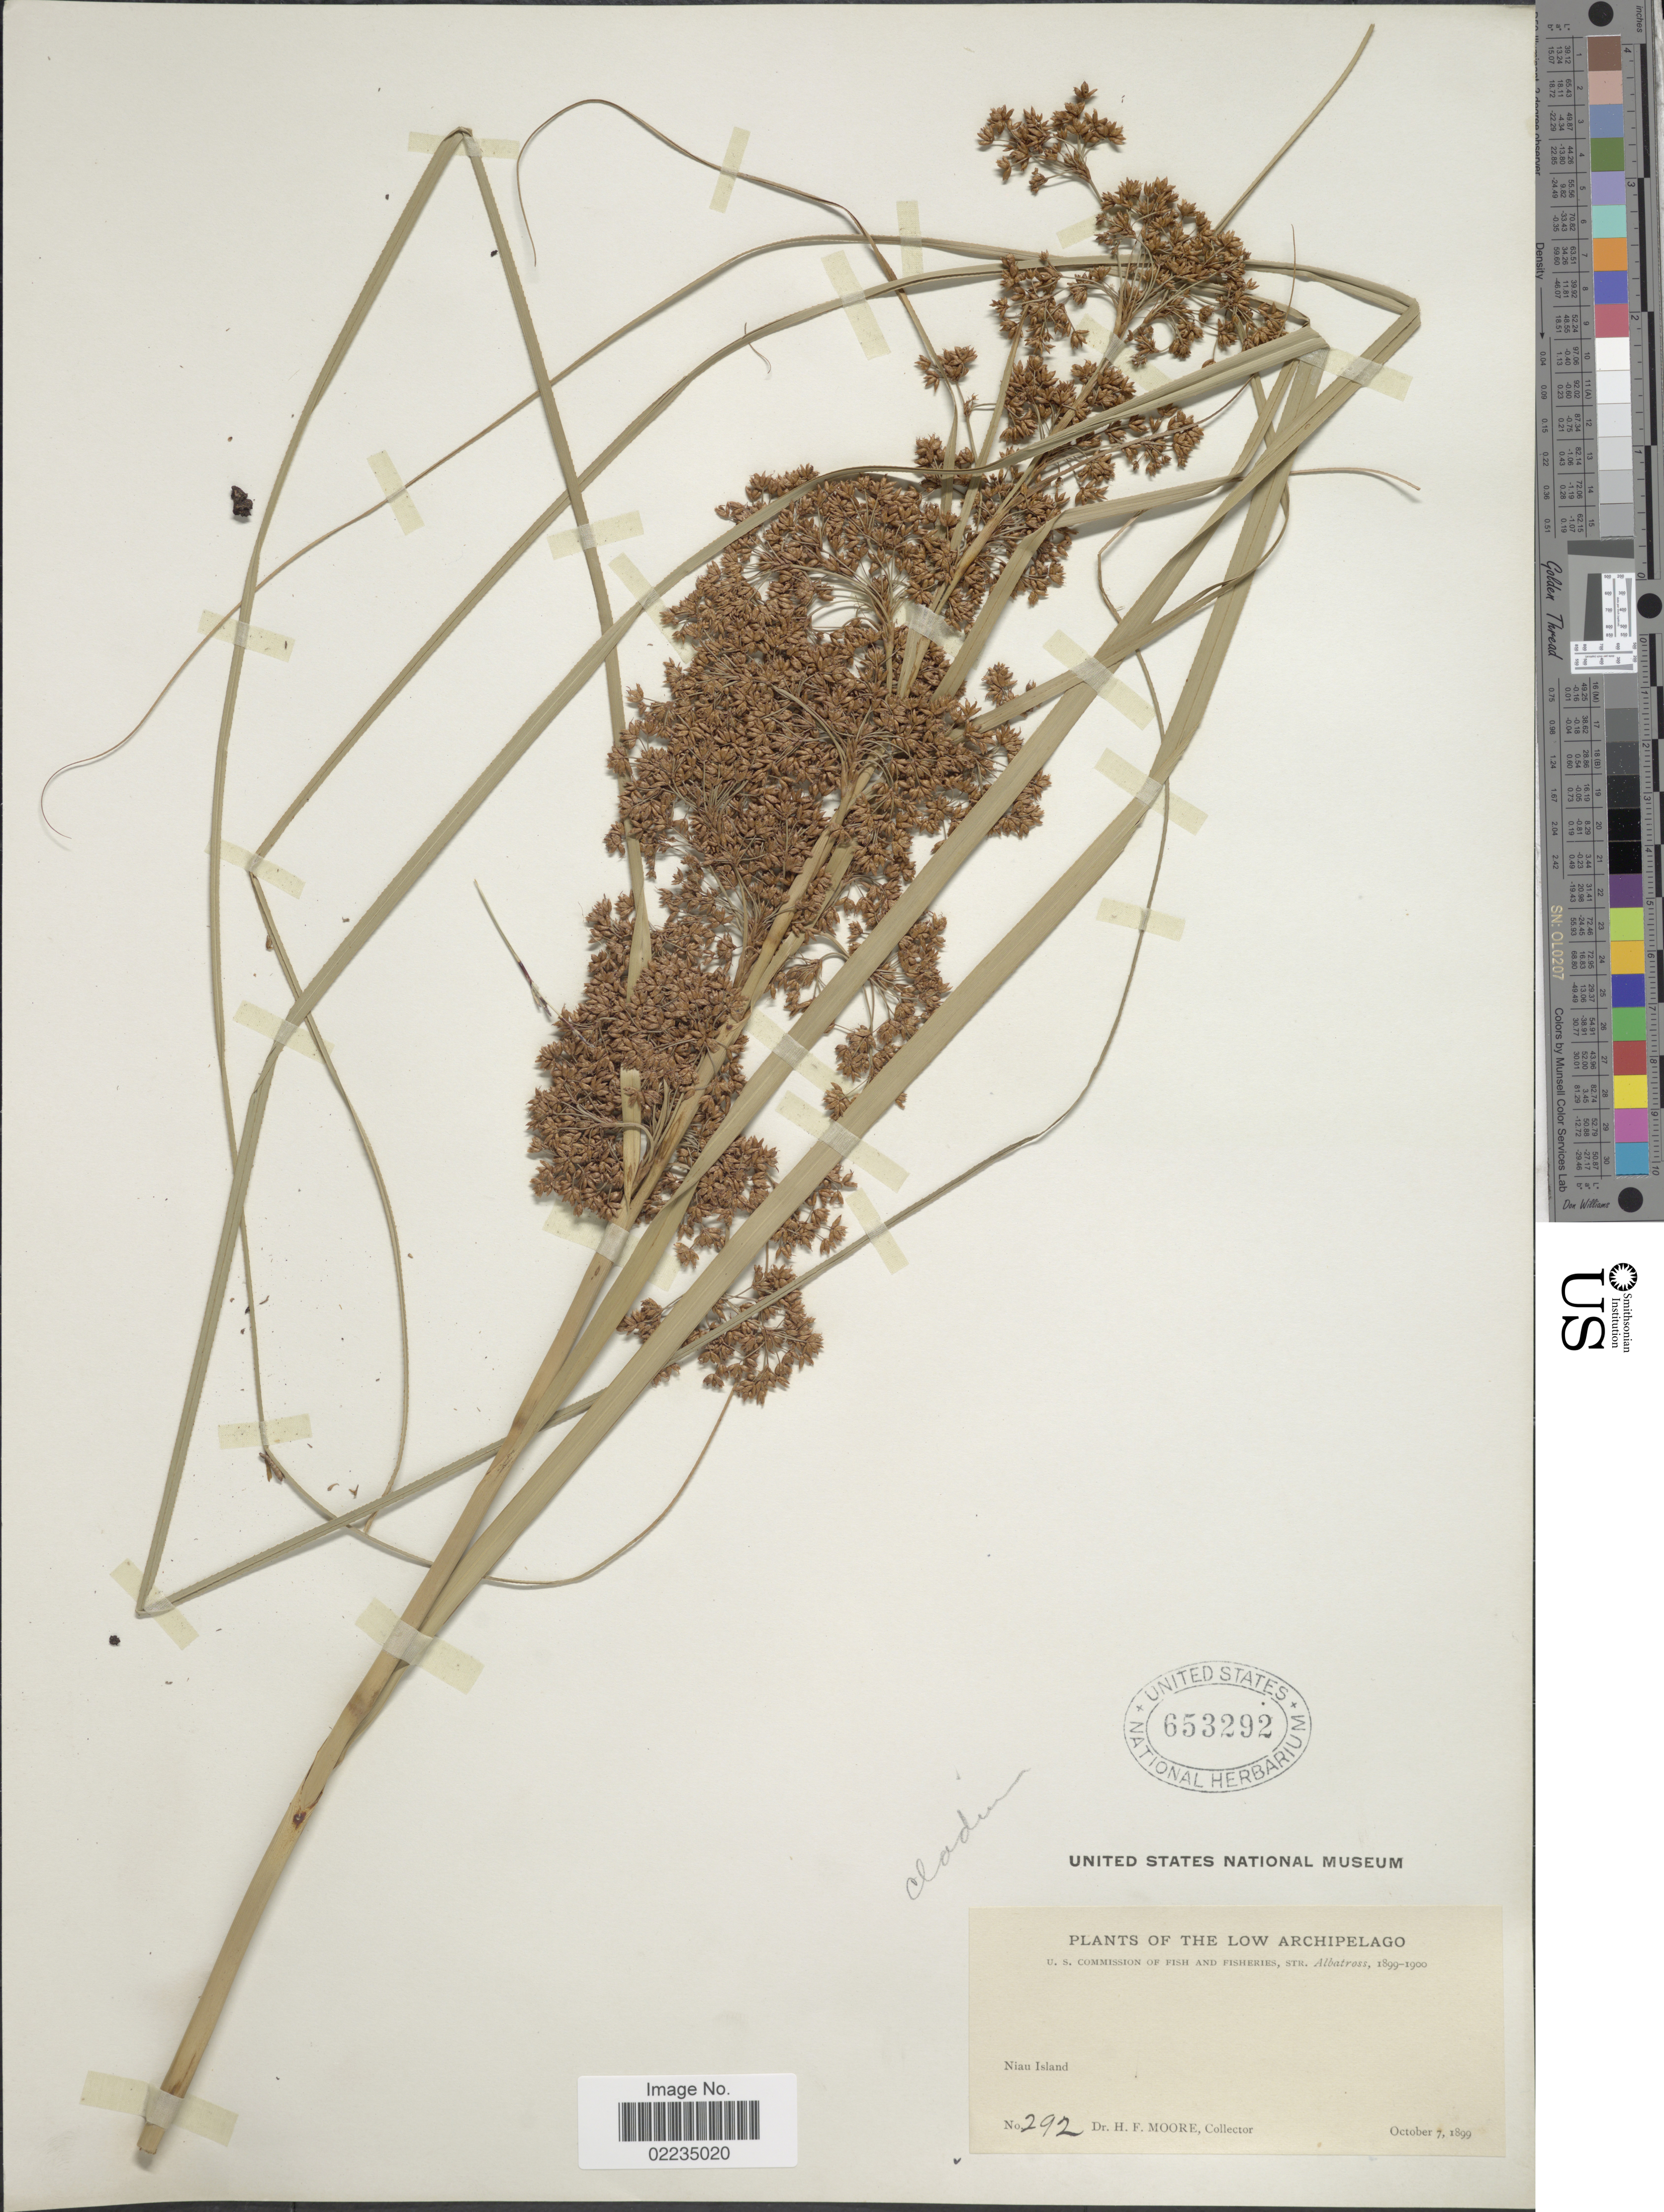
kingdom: Plantae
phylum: Tracheophyta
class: Liliopsida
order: Poales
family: Cyperaceae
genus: Cladium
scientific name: Cladium jamaicense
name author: Crantz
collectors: H. F. Moore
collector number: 292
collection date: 1899-10-07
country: French Polynesia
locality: The Low Archipelago, Niau Island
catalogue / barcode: US 653292